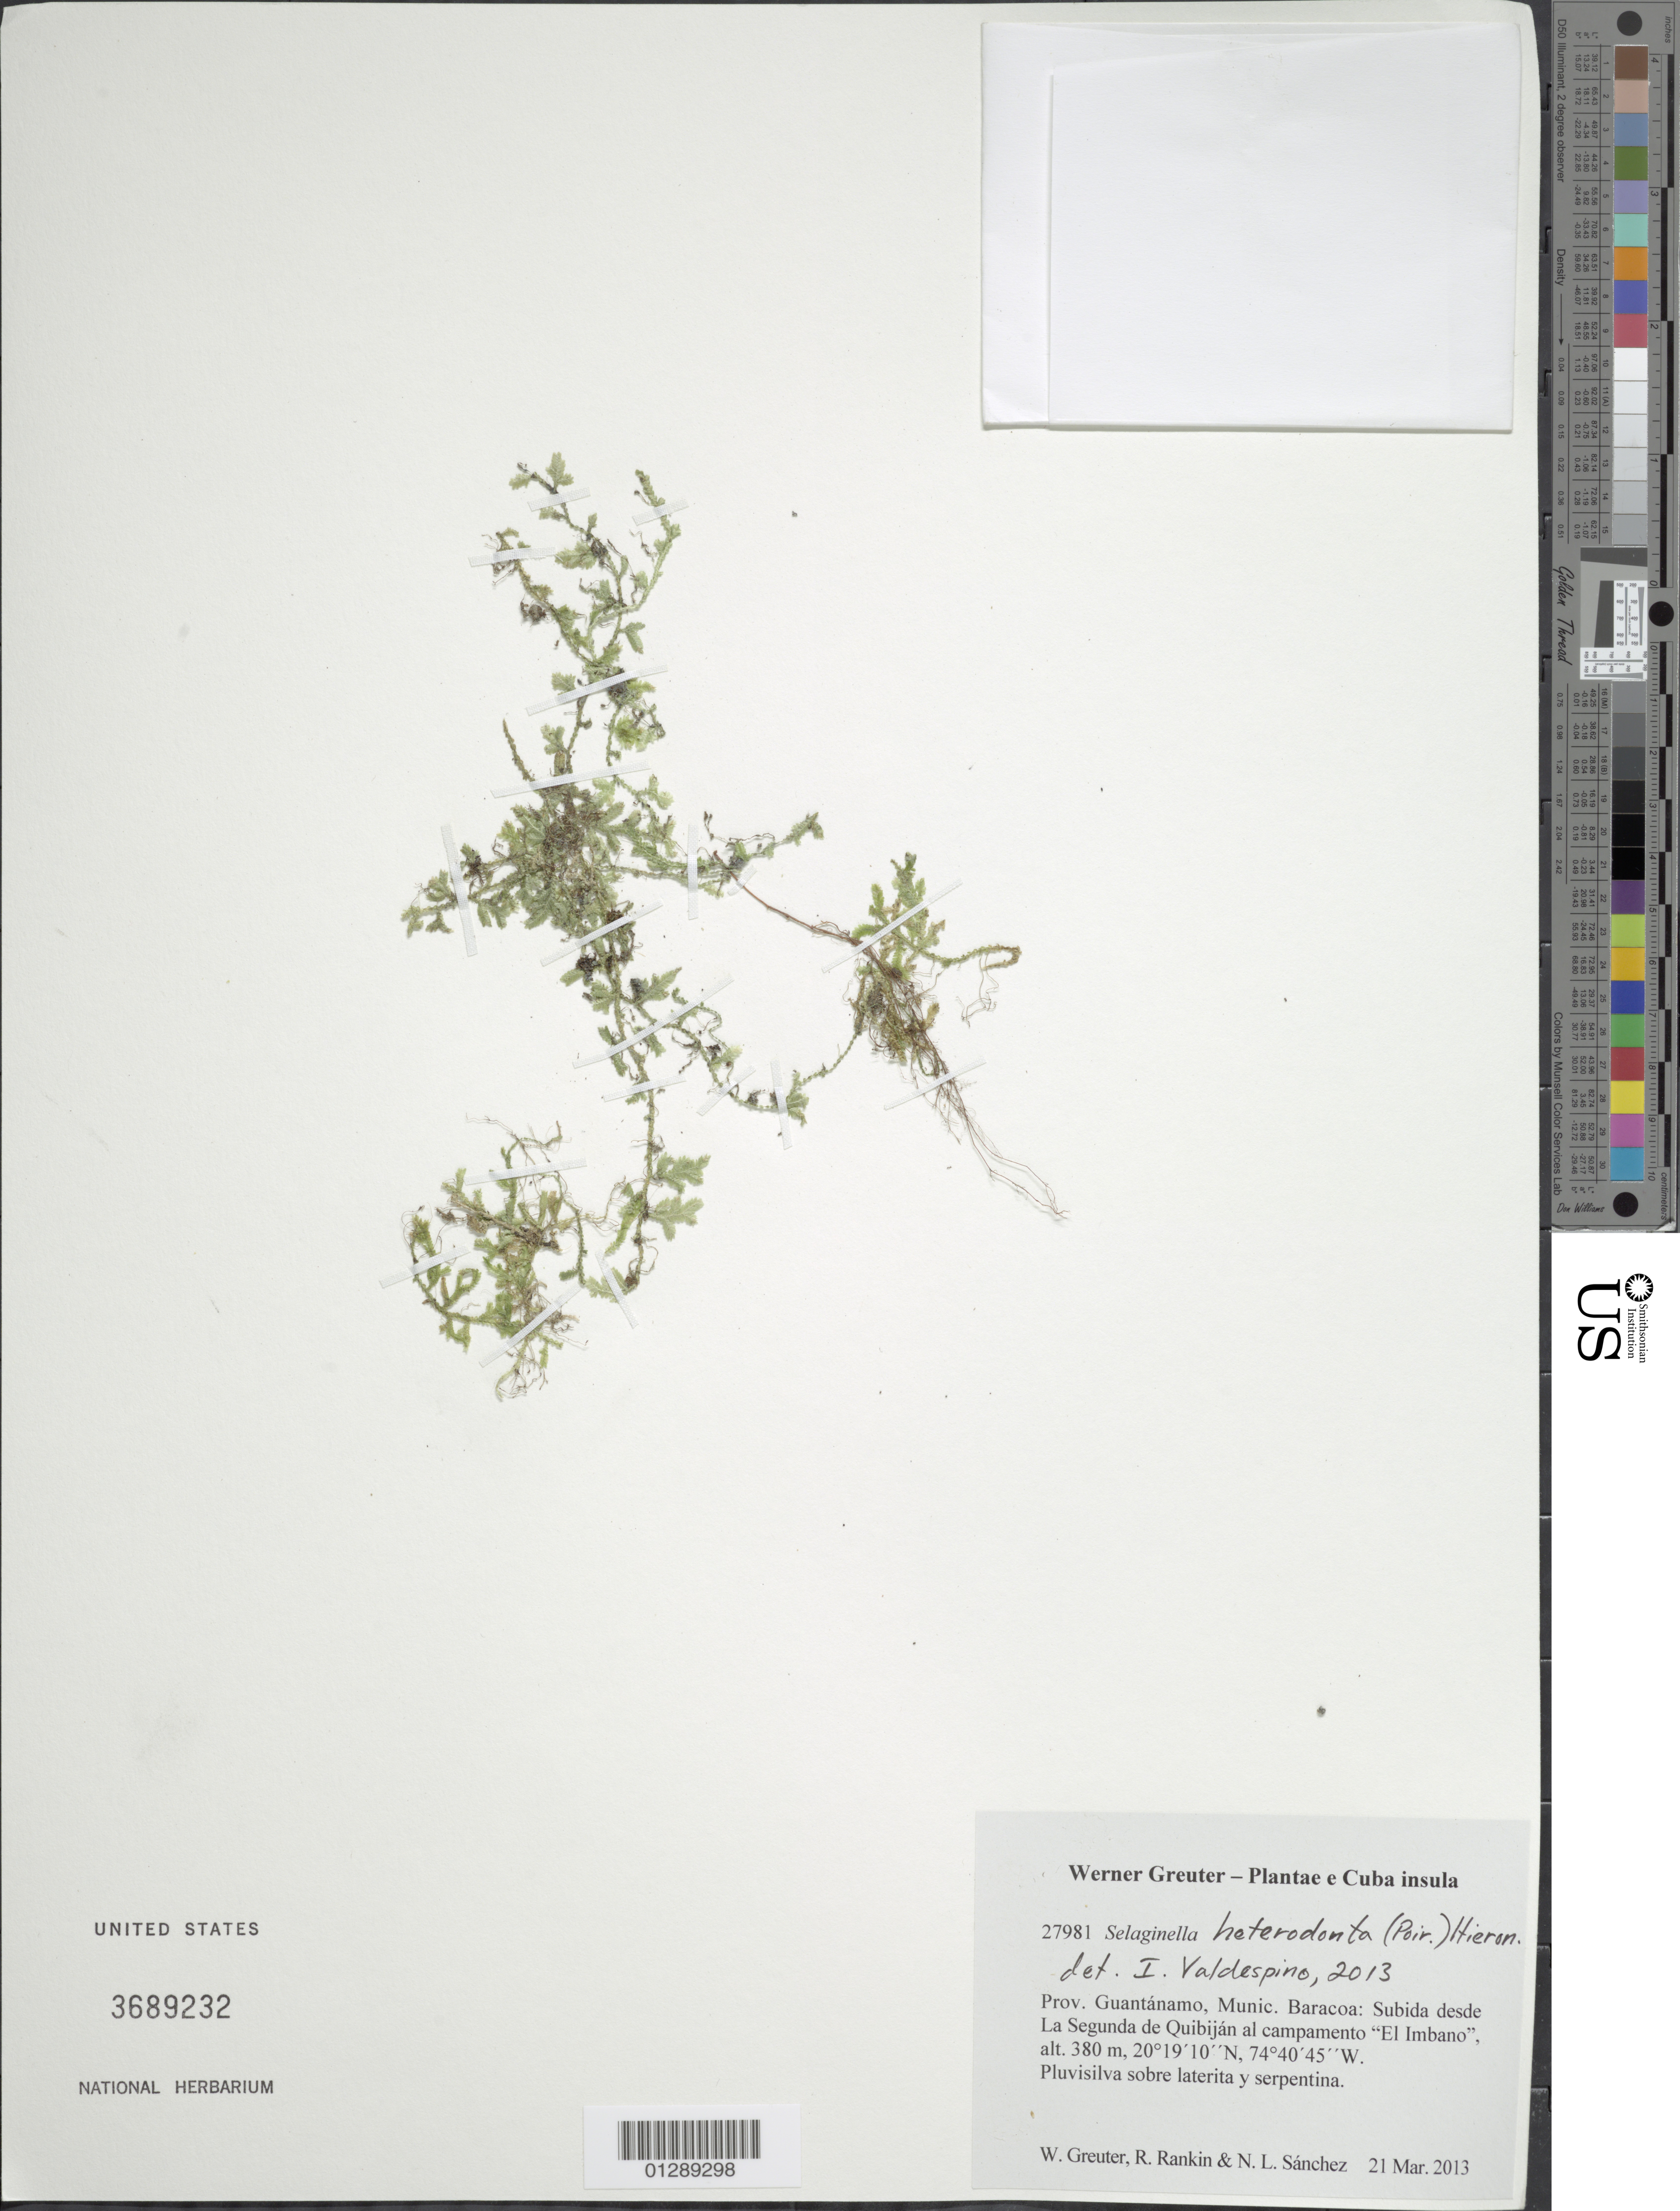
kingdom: Plantae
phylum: Tracheophyta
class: Lycopodiopsida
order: Selaginellales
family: Selaginellaceae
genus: Selaginella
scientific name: Selaginella heterodonta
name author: (Desv.) Hieron.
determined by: Valdespino, I. A., (PMA), Universidad de Panama (PANAMA)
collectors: W. R. Greuter, R. Rankin Rodriguez & N. Sanchez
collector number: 27981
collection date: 2013-03-21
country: Cuba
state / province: Guantanamo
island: Cuba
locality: Munic. Baracoa: Subida desde La Segunda de Quibiján al campamento "El Imbano".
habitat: Pluvisilva sobre laterita y serpentina.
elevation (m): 380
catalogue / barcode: US 3689232